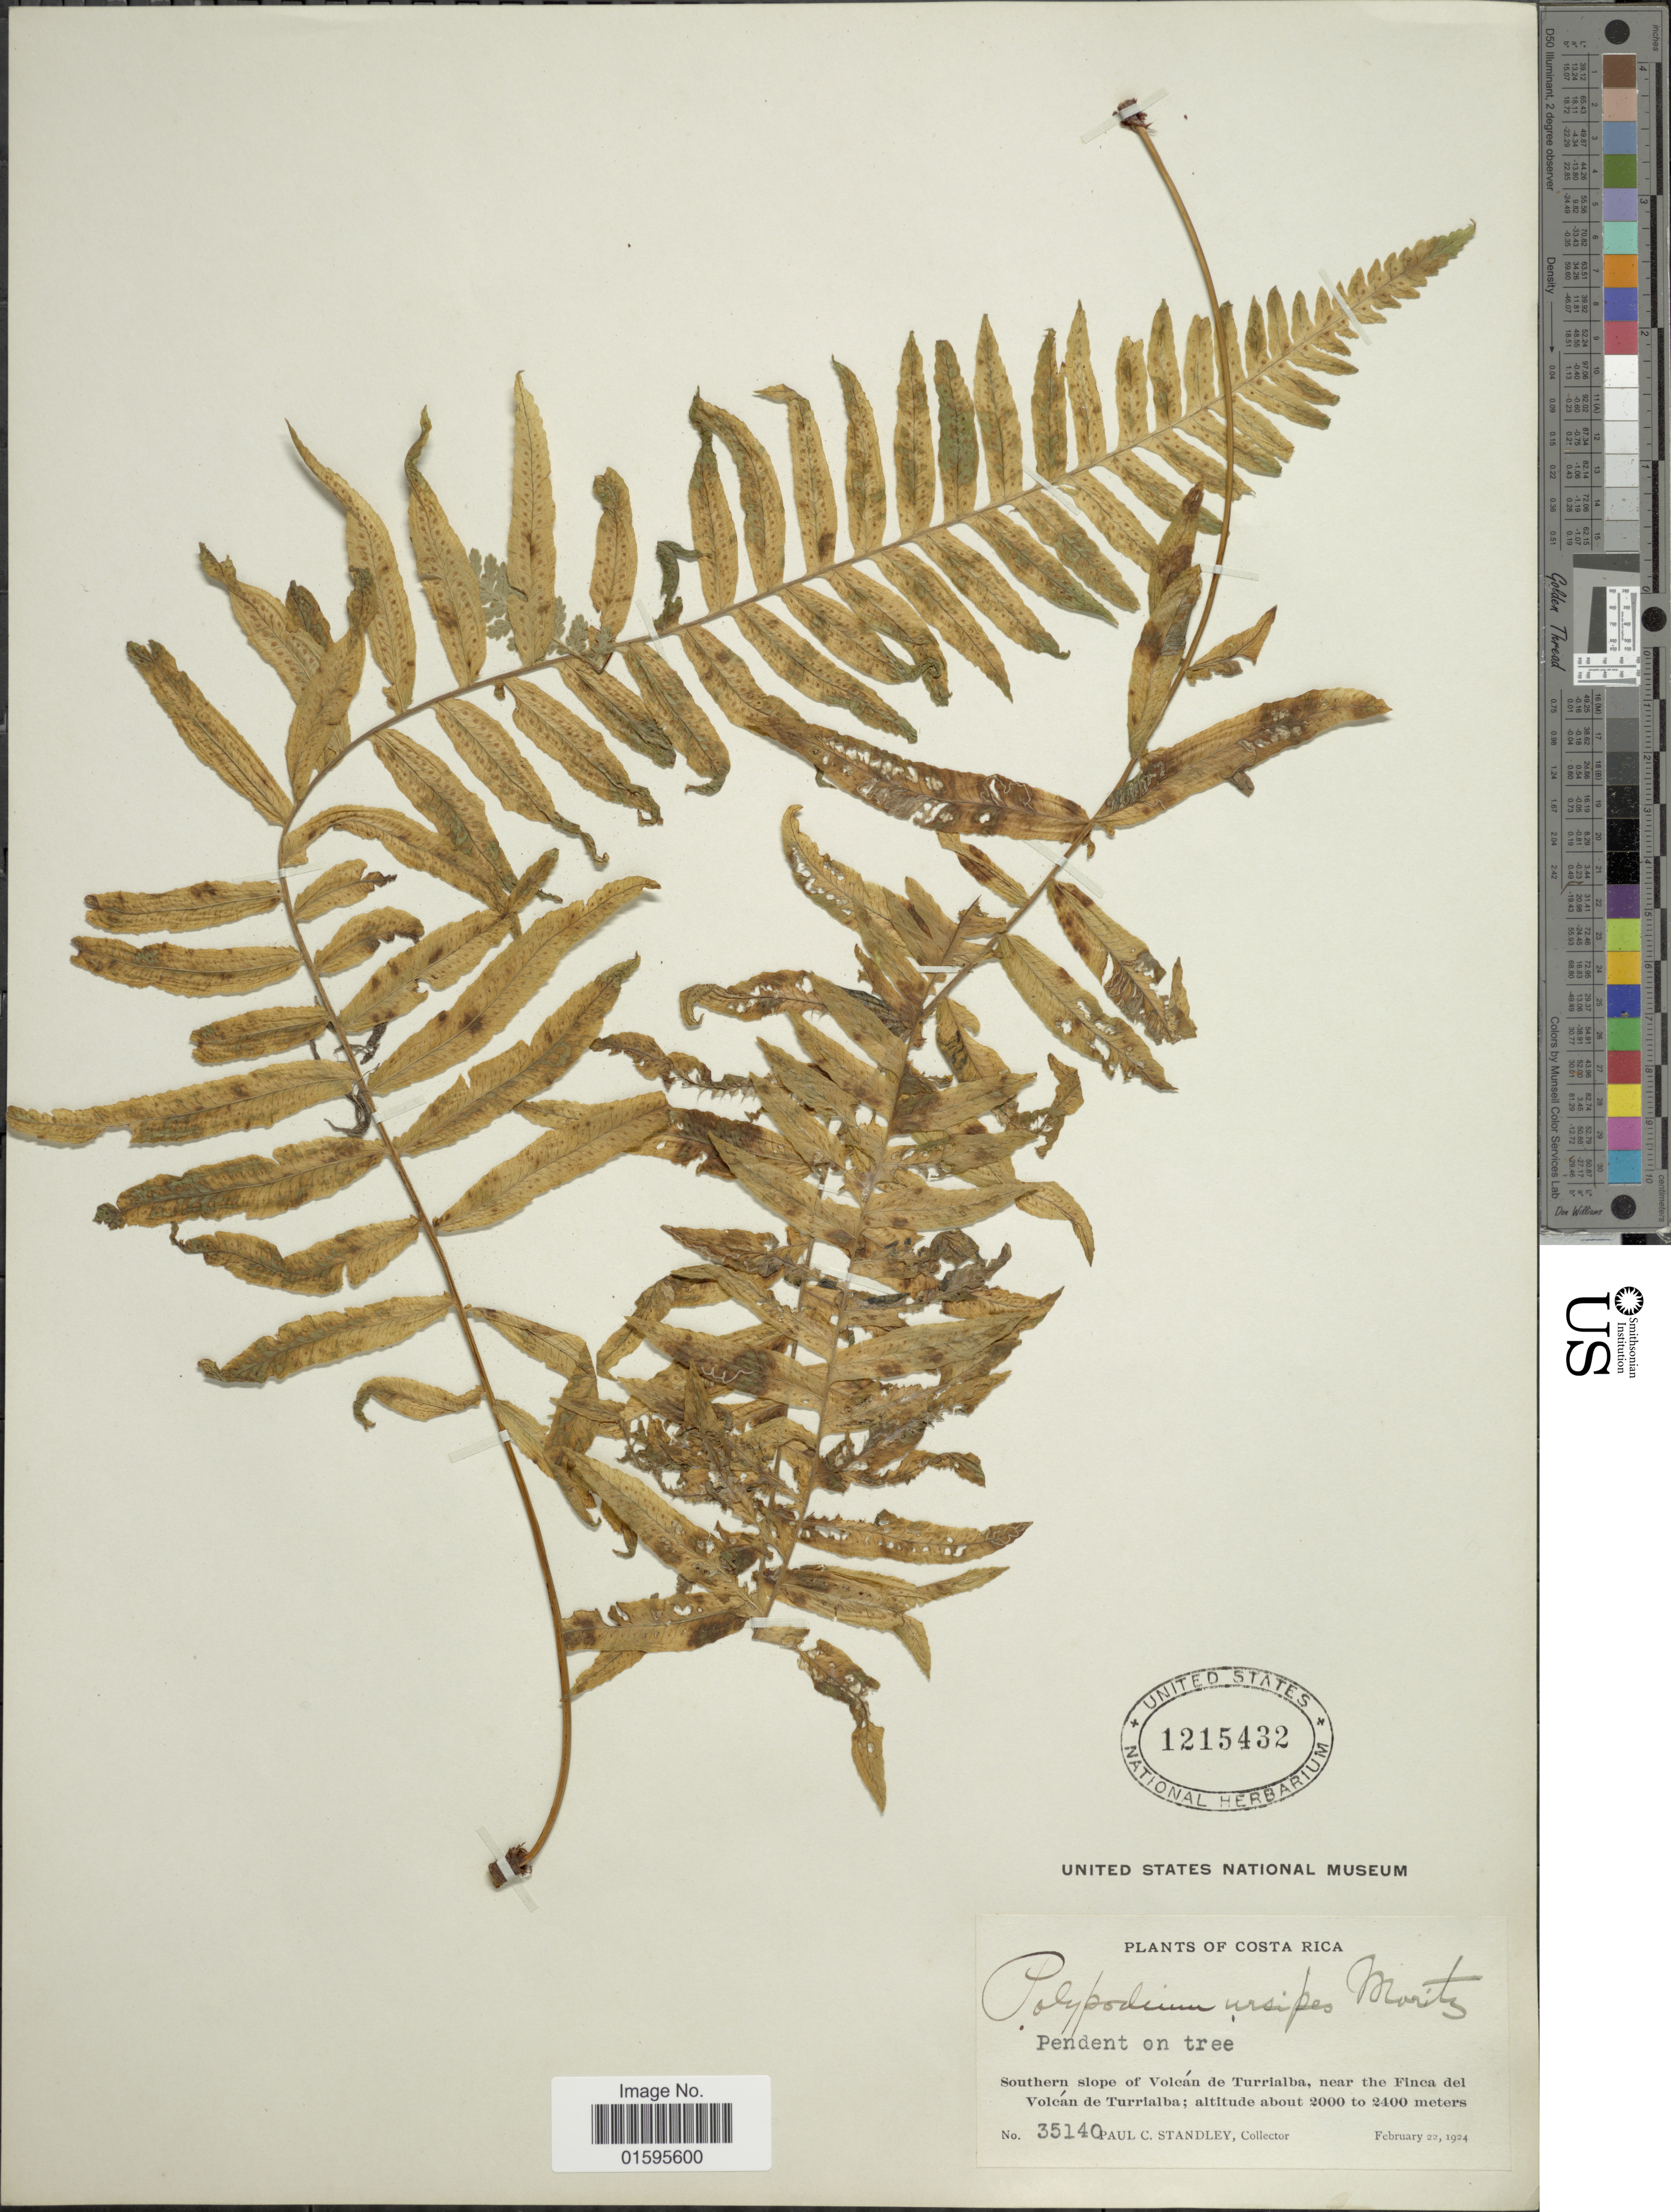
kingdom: Plantae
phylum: Tracheophyta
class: Polypodiopsida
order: Polypodiales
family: Polypodiaceae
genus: Polypodium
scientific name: Polypodium ursipes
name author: Moritz ex C. Chr.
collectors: P. C. Standley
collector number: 35140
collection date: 1924-02-22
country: Costa Rica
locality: Southern slope of Volcan de Turrialba, near the Finca del Volcan de Turrialba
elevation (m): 2000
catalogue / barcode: US 1215432